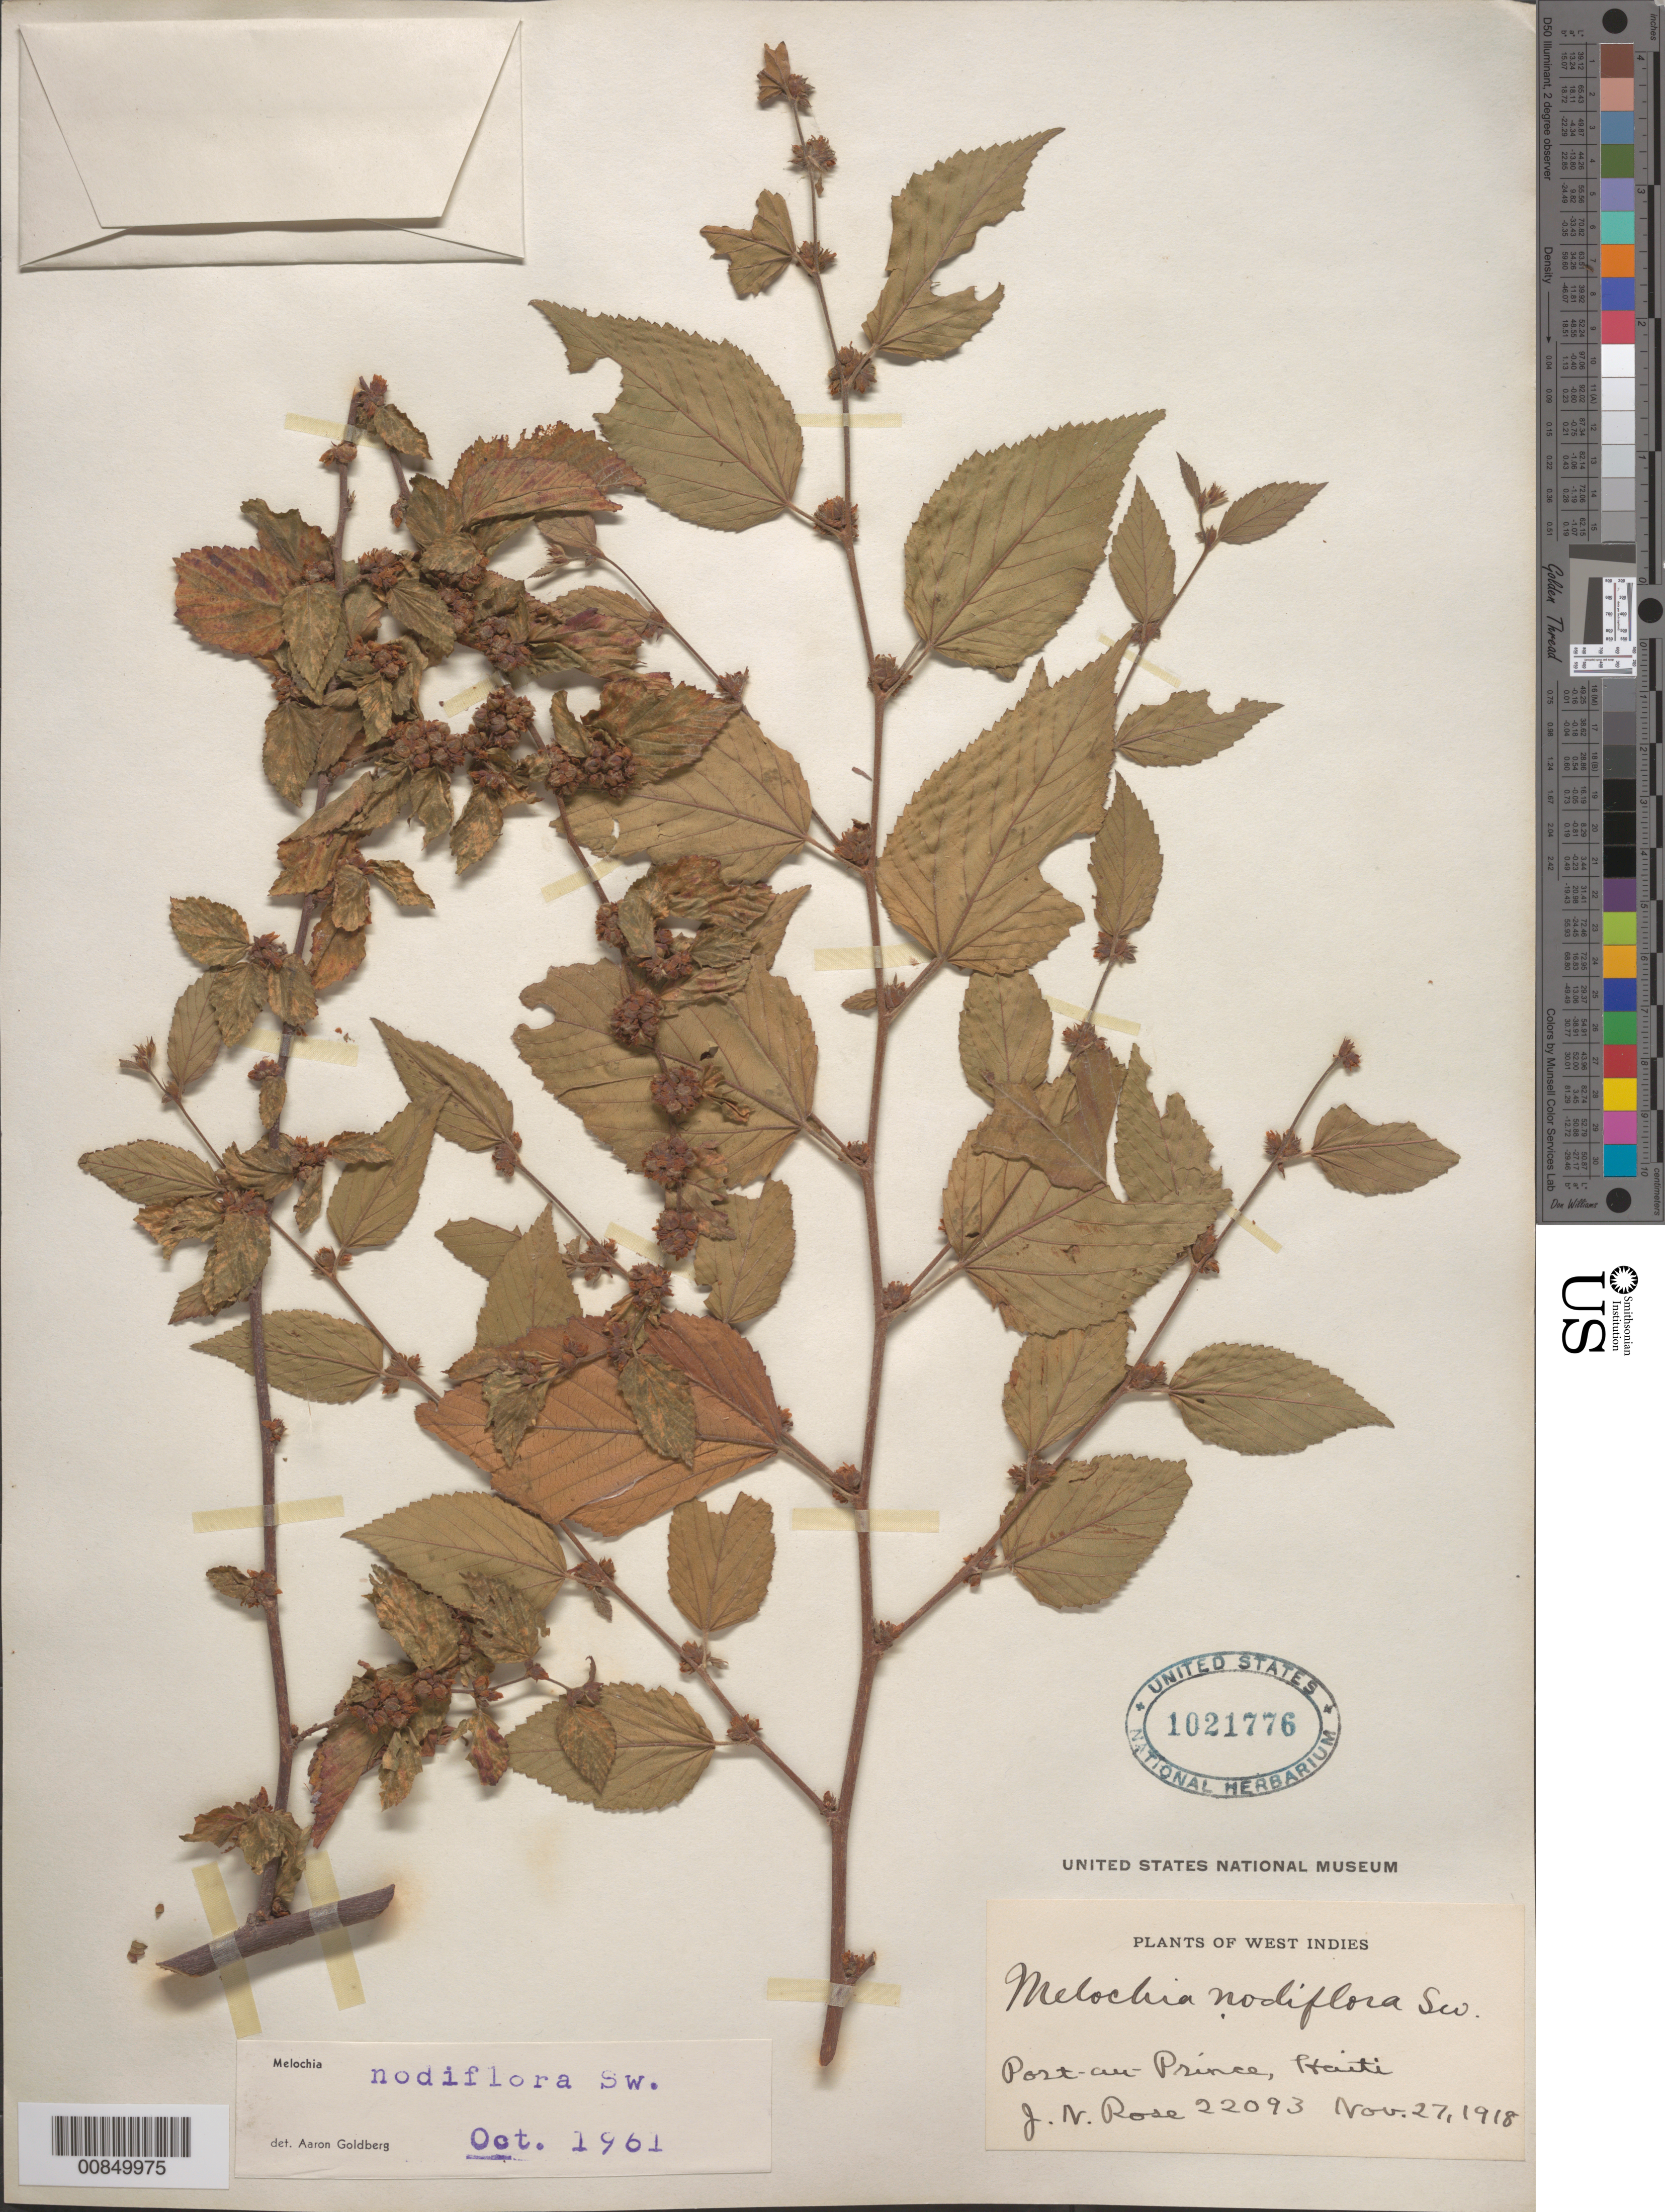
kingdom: Plantae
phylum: Tracheophyta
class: Magnoliopsida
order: Malvales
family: Malvaceae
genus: Melochia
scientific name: Melochia nodiflora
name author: Sw.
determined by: Goldberg, Aaron, (US), NMNH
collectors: J. N. Rose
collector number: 22093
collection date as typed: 27 Nov 1918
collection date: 1918-11-27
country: Haiti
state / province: Óuest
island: Hispaniola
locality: Port-au-Prince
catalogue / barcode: US 1021776